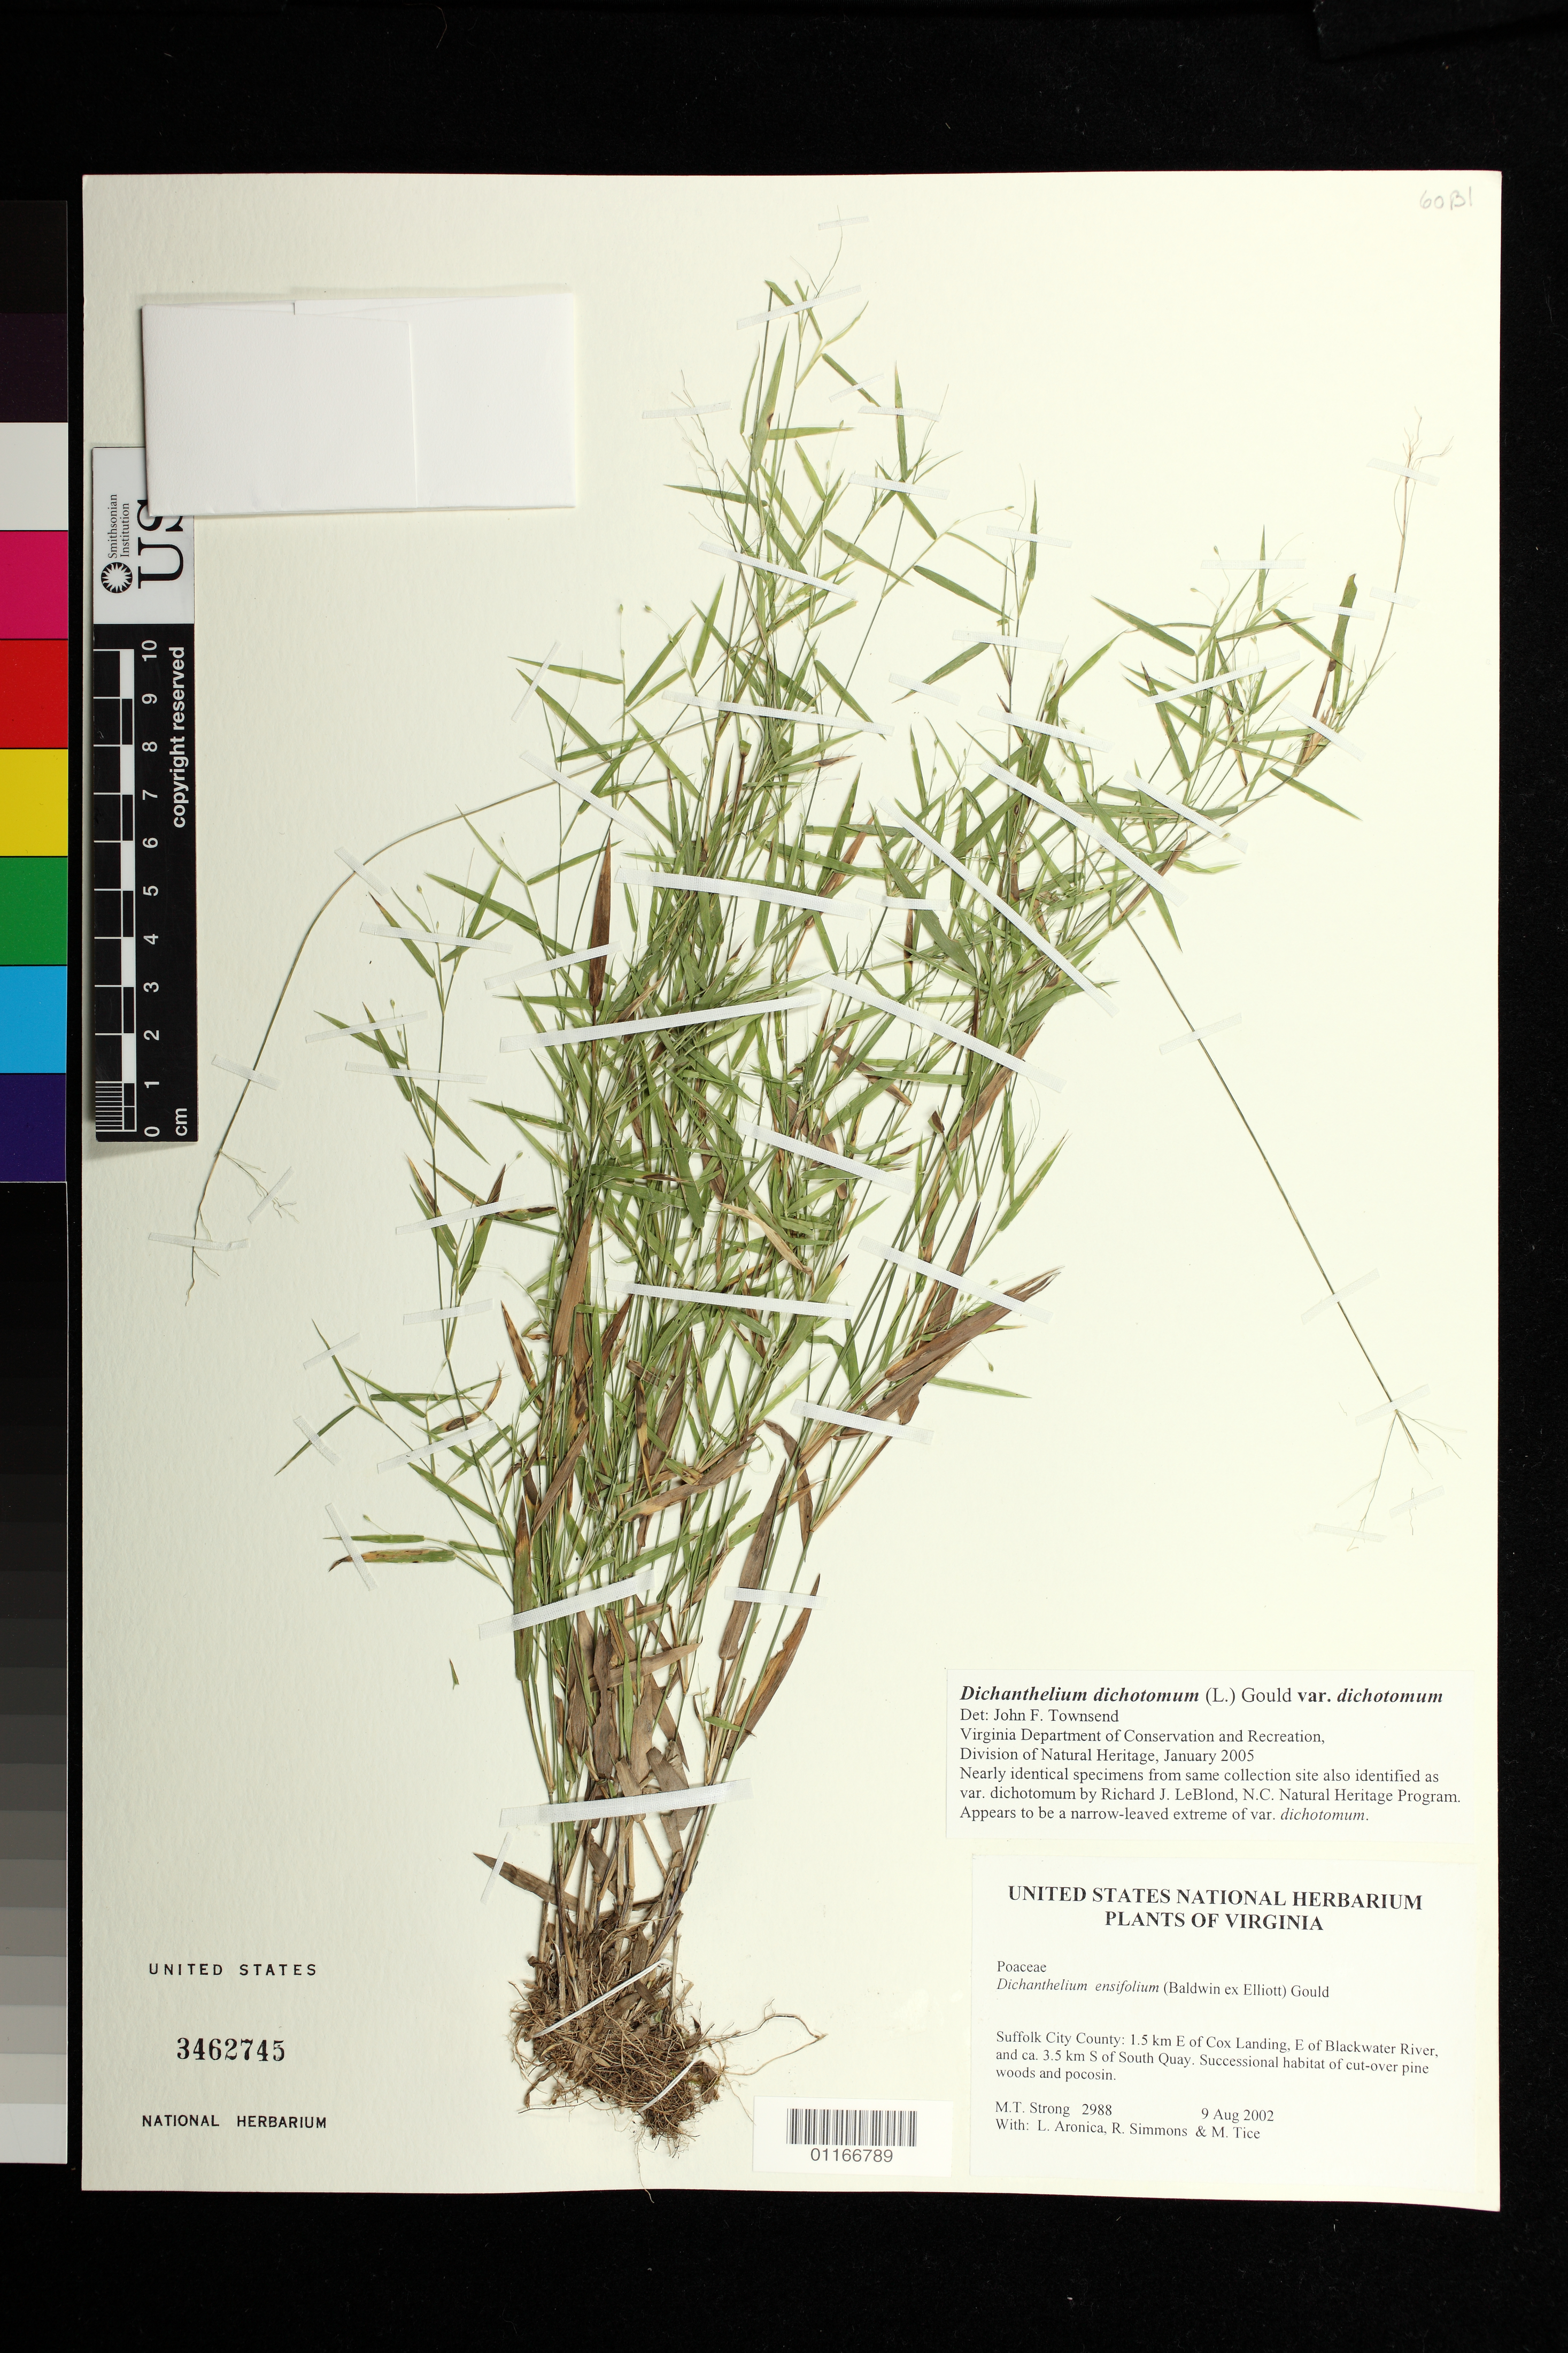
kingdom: Plantae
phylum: Tracheophyta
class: Liliopsida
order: Poales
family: Poaceae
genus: Dichanthelium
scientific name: Dichanthelium dichotomum var. dichotomum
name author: (L.) Gould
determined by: Townsend, John F.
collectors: M. T. Strong, L. Aronica, R. B. Simmons & M. Tice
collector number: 2988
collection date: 2002-08-09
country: United States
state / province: Virginia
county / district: City of Suffolk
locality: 1.5 km E of Cox Landing, E of Blackwater River, and ca. 3.5 km S of South Quay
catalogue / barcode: US 3462745